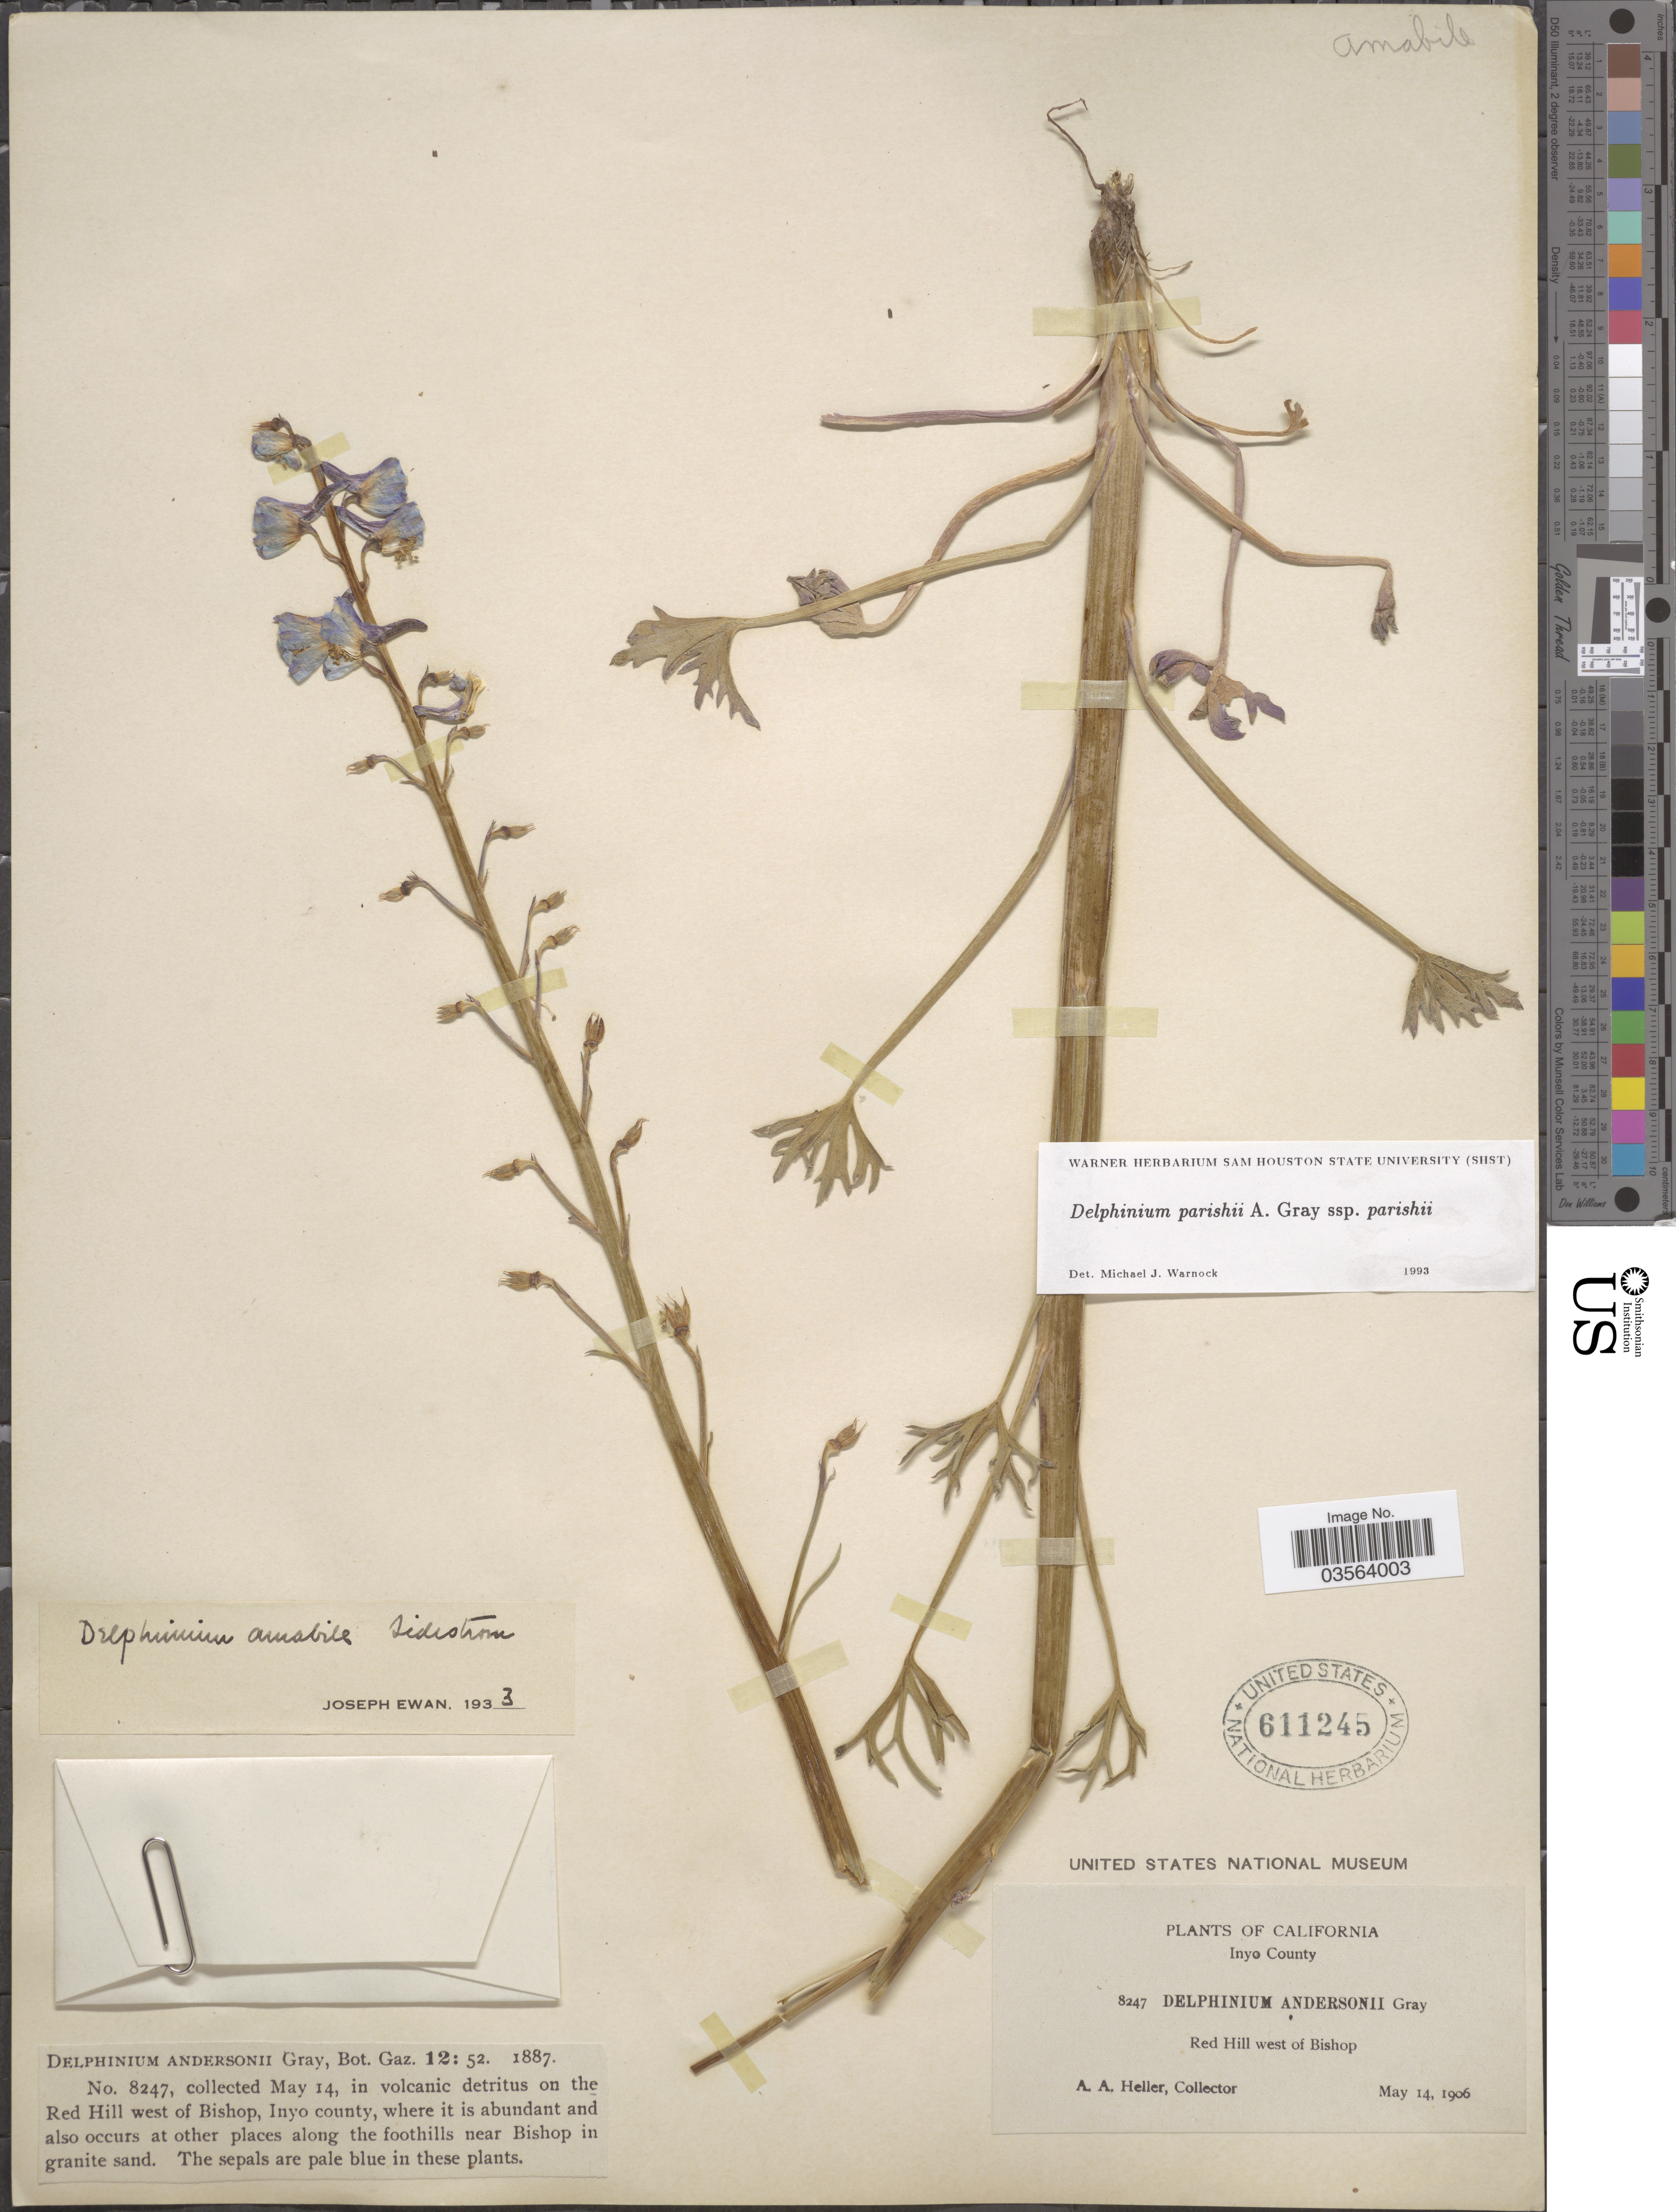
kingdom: Plantae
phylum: Tracheophyta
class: Magnoliopsida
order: Ranunculales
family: Ranunculaceae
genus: Delphinium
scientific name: Delphinium parishii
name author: A. Gray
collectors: A. A. Heller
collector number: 8247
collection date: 1906-05-14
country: United States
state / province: California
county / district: Inyo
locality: Inyo County. Red Hill west of Bishop. Along the foothills near Bishop.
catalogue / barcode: US 611245